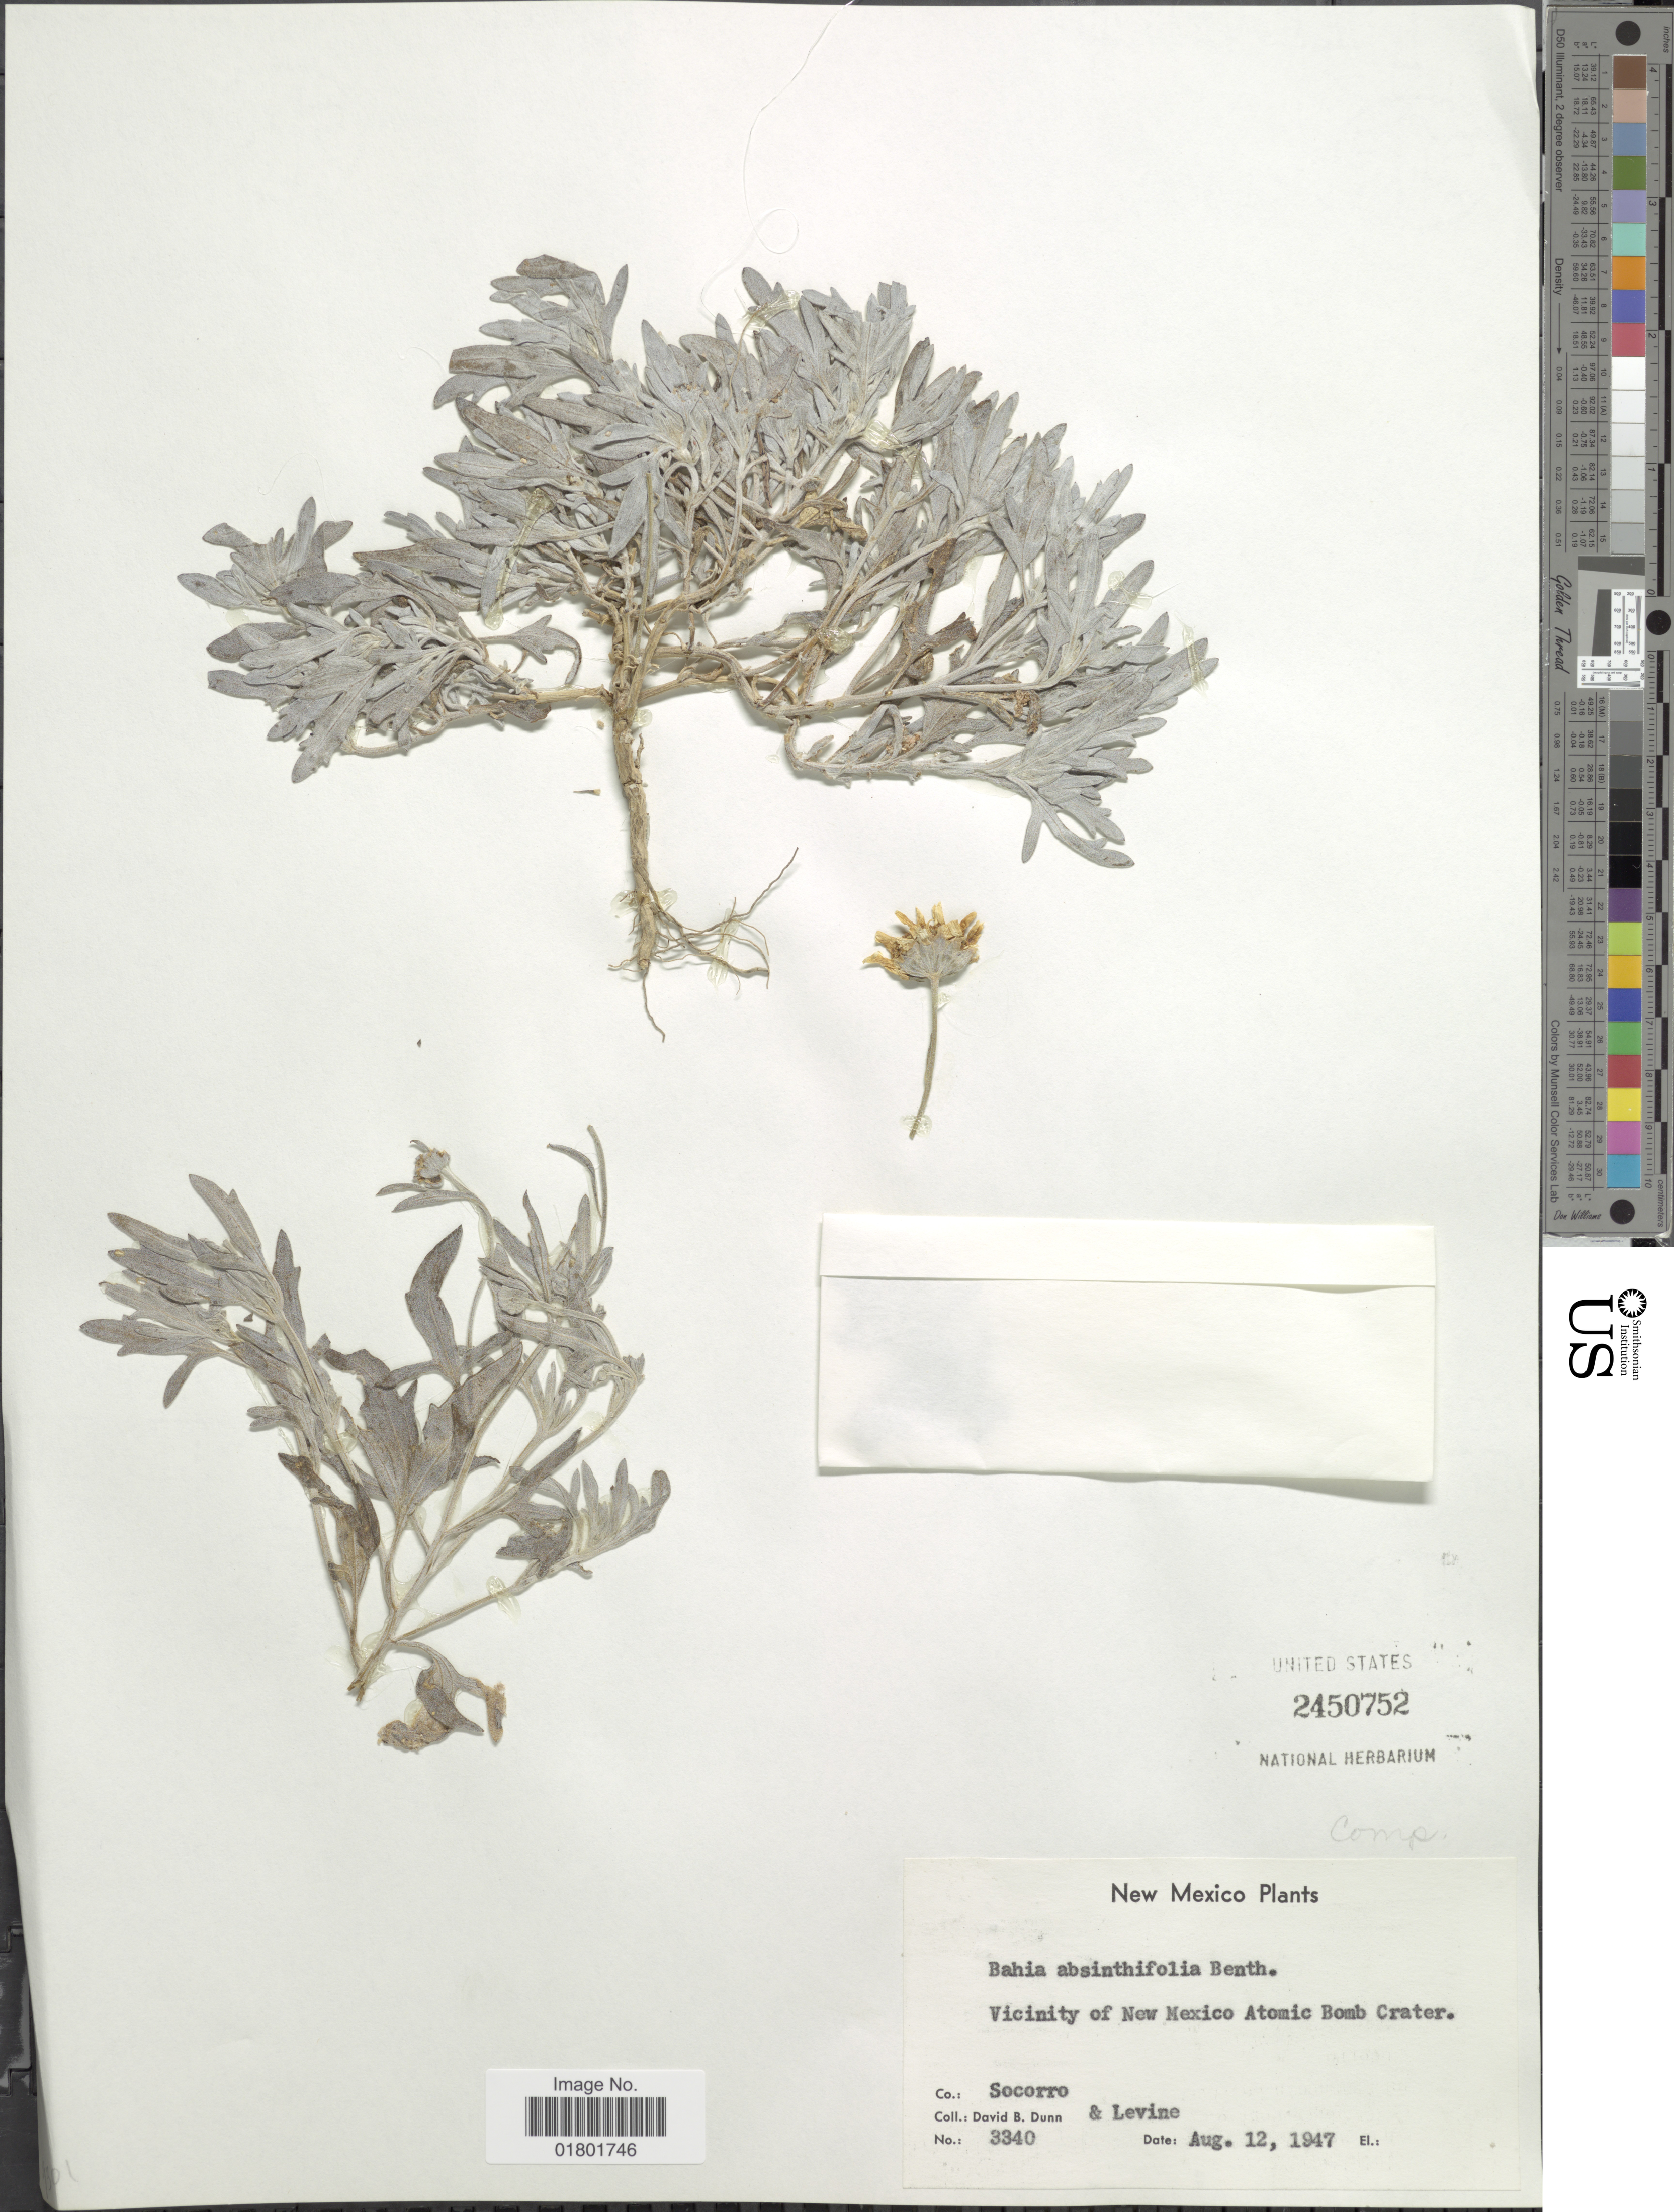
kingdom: Plantae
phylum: Tracheophyta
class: Magnoliopsida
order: Asterales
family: Asteraceae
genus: Bahia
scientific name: Bahia absinthifolia var. absinthifolia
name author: Benth.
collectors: D. B. Dunn & -. Levine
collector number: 3340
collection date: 1947-08-12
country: United States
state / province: New Mexico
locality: Vicinity of New Mexico Atomic Bomb Crater, Co.: Socorro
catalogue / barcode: US 2450752